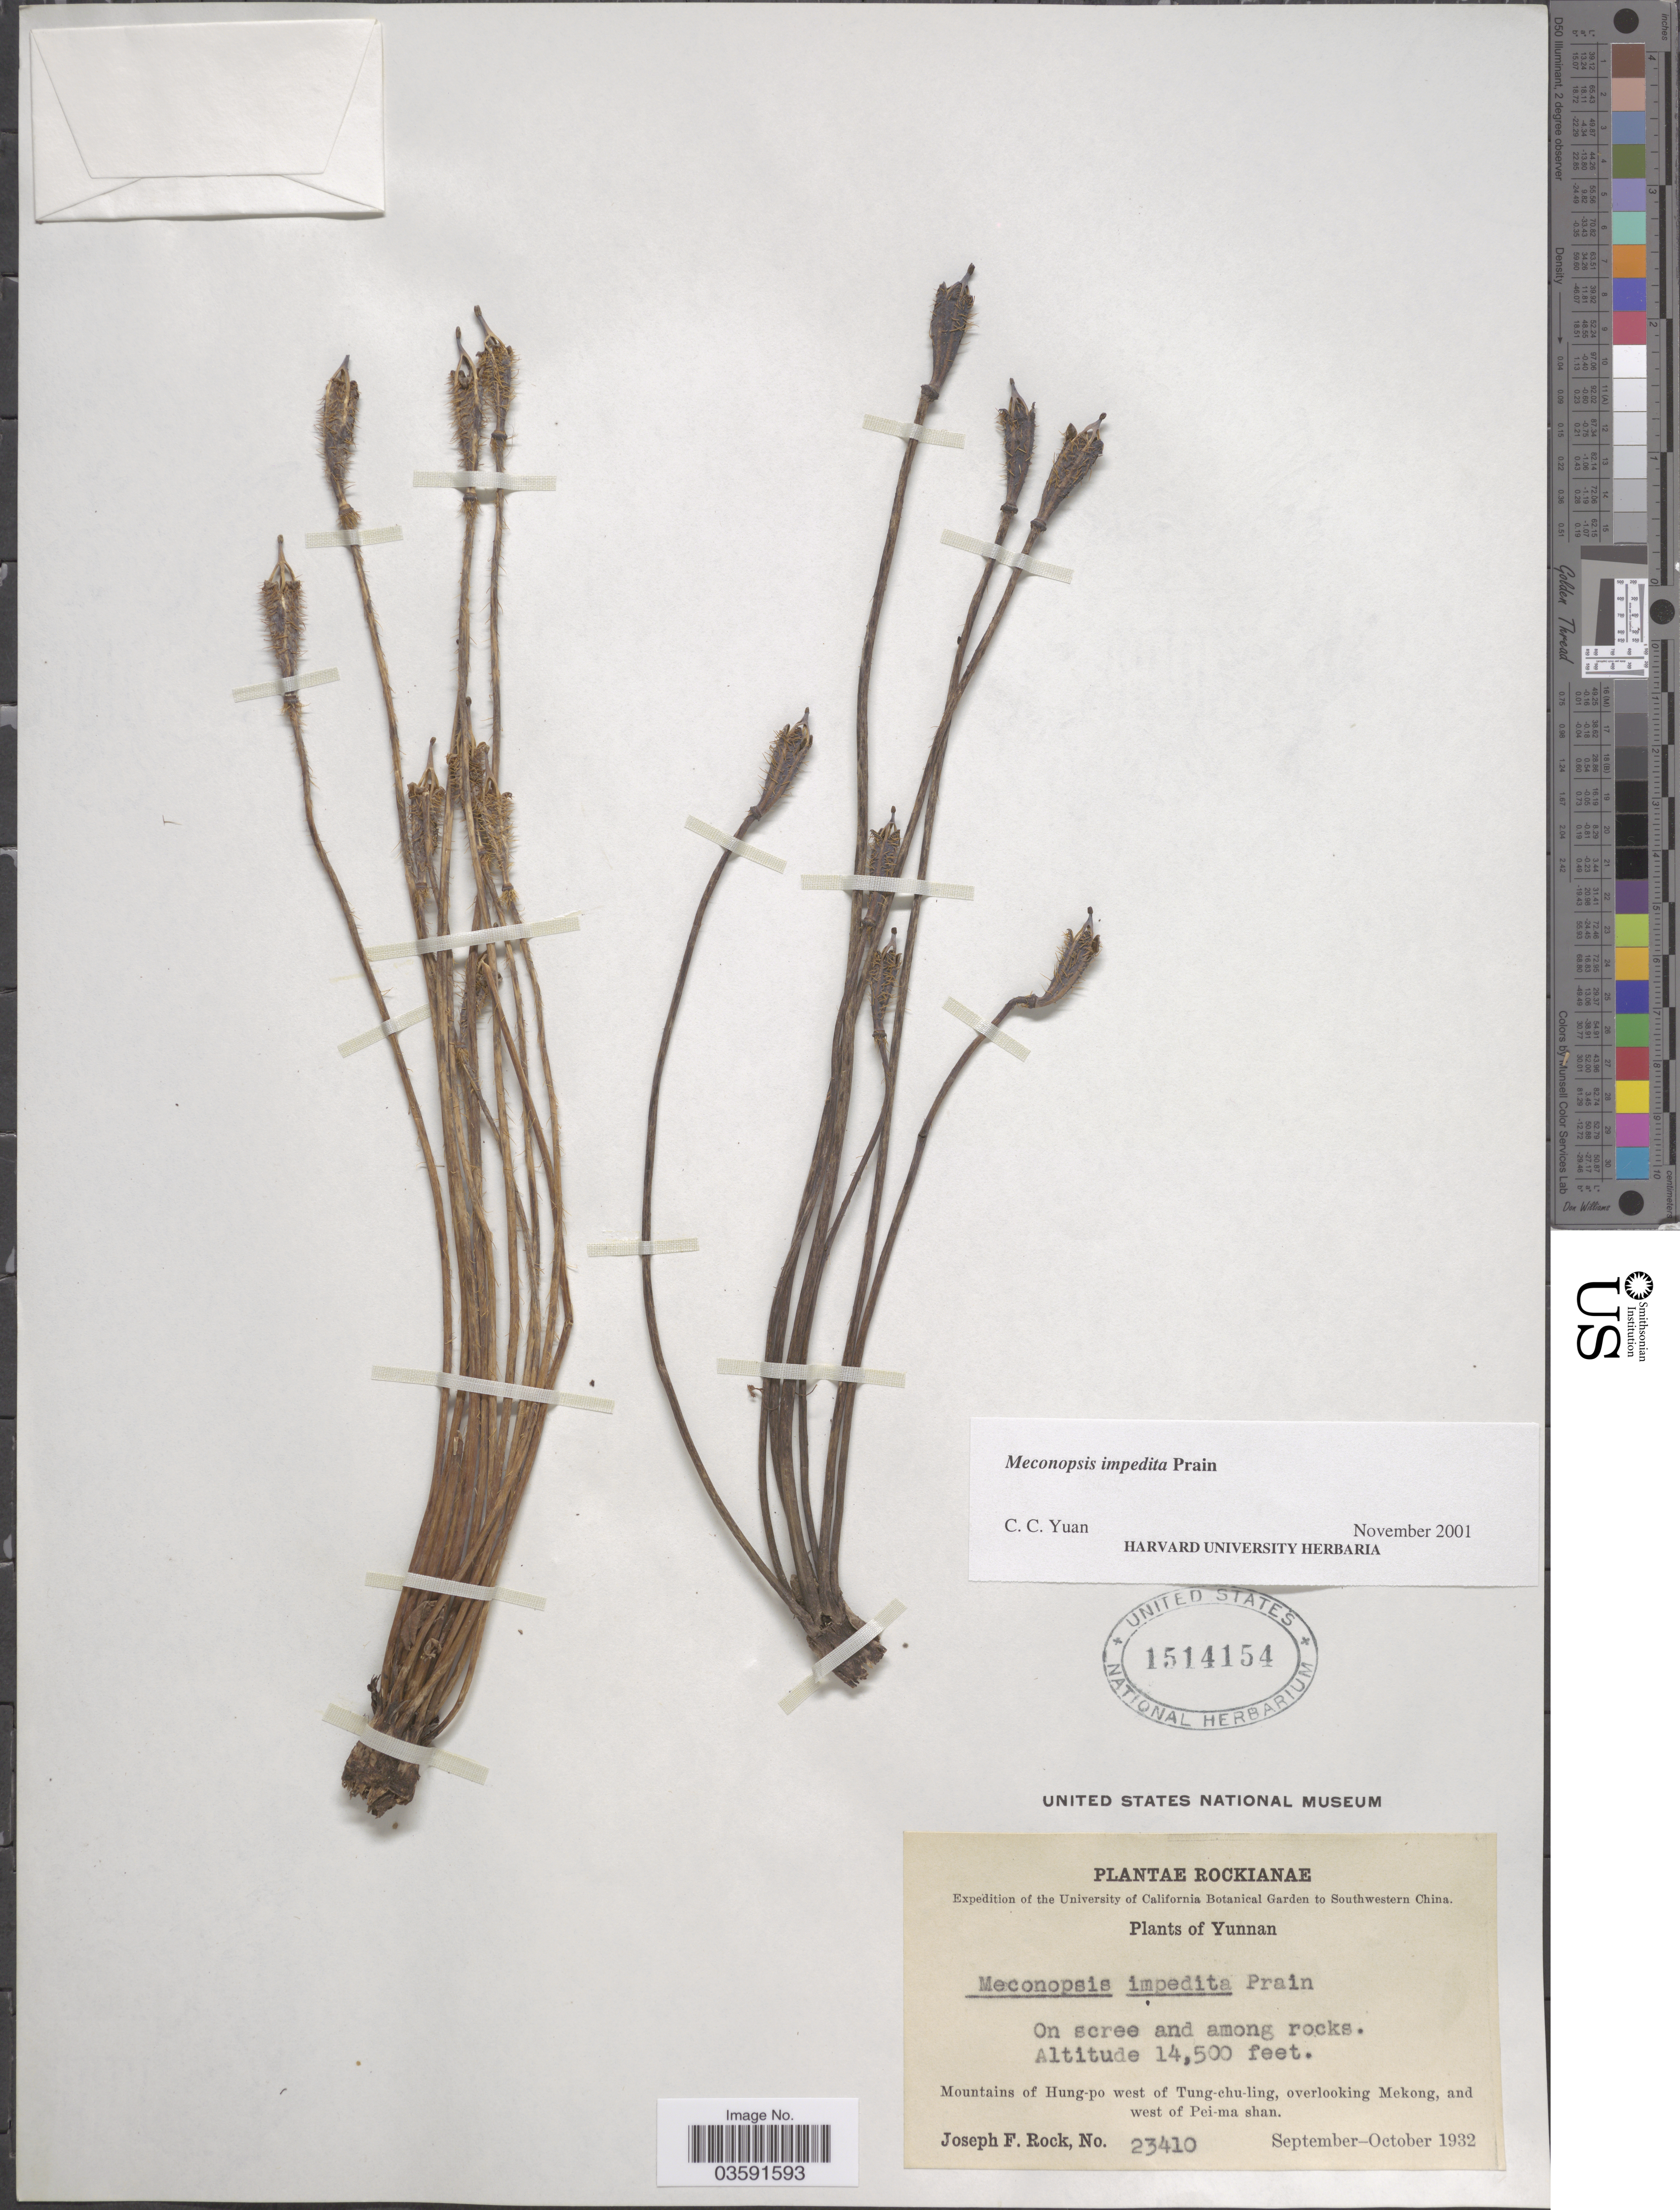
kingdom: Plantae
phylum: Tracheophyta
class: Magnoliopsida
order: Ranunculales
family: Papaveraceae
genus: Meconopsis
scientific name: Meconopsis impedita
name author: Prain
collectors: J. F. Rock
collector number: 23410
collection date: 1932-09/1932-10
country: China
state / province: Yunnan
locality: Southwestern China. Mountains of Hung-po west of Tung-chu-ling, overlooking Mekong, and west of Pei-ma shan.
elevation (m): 4420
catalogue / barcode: US 1514154